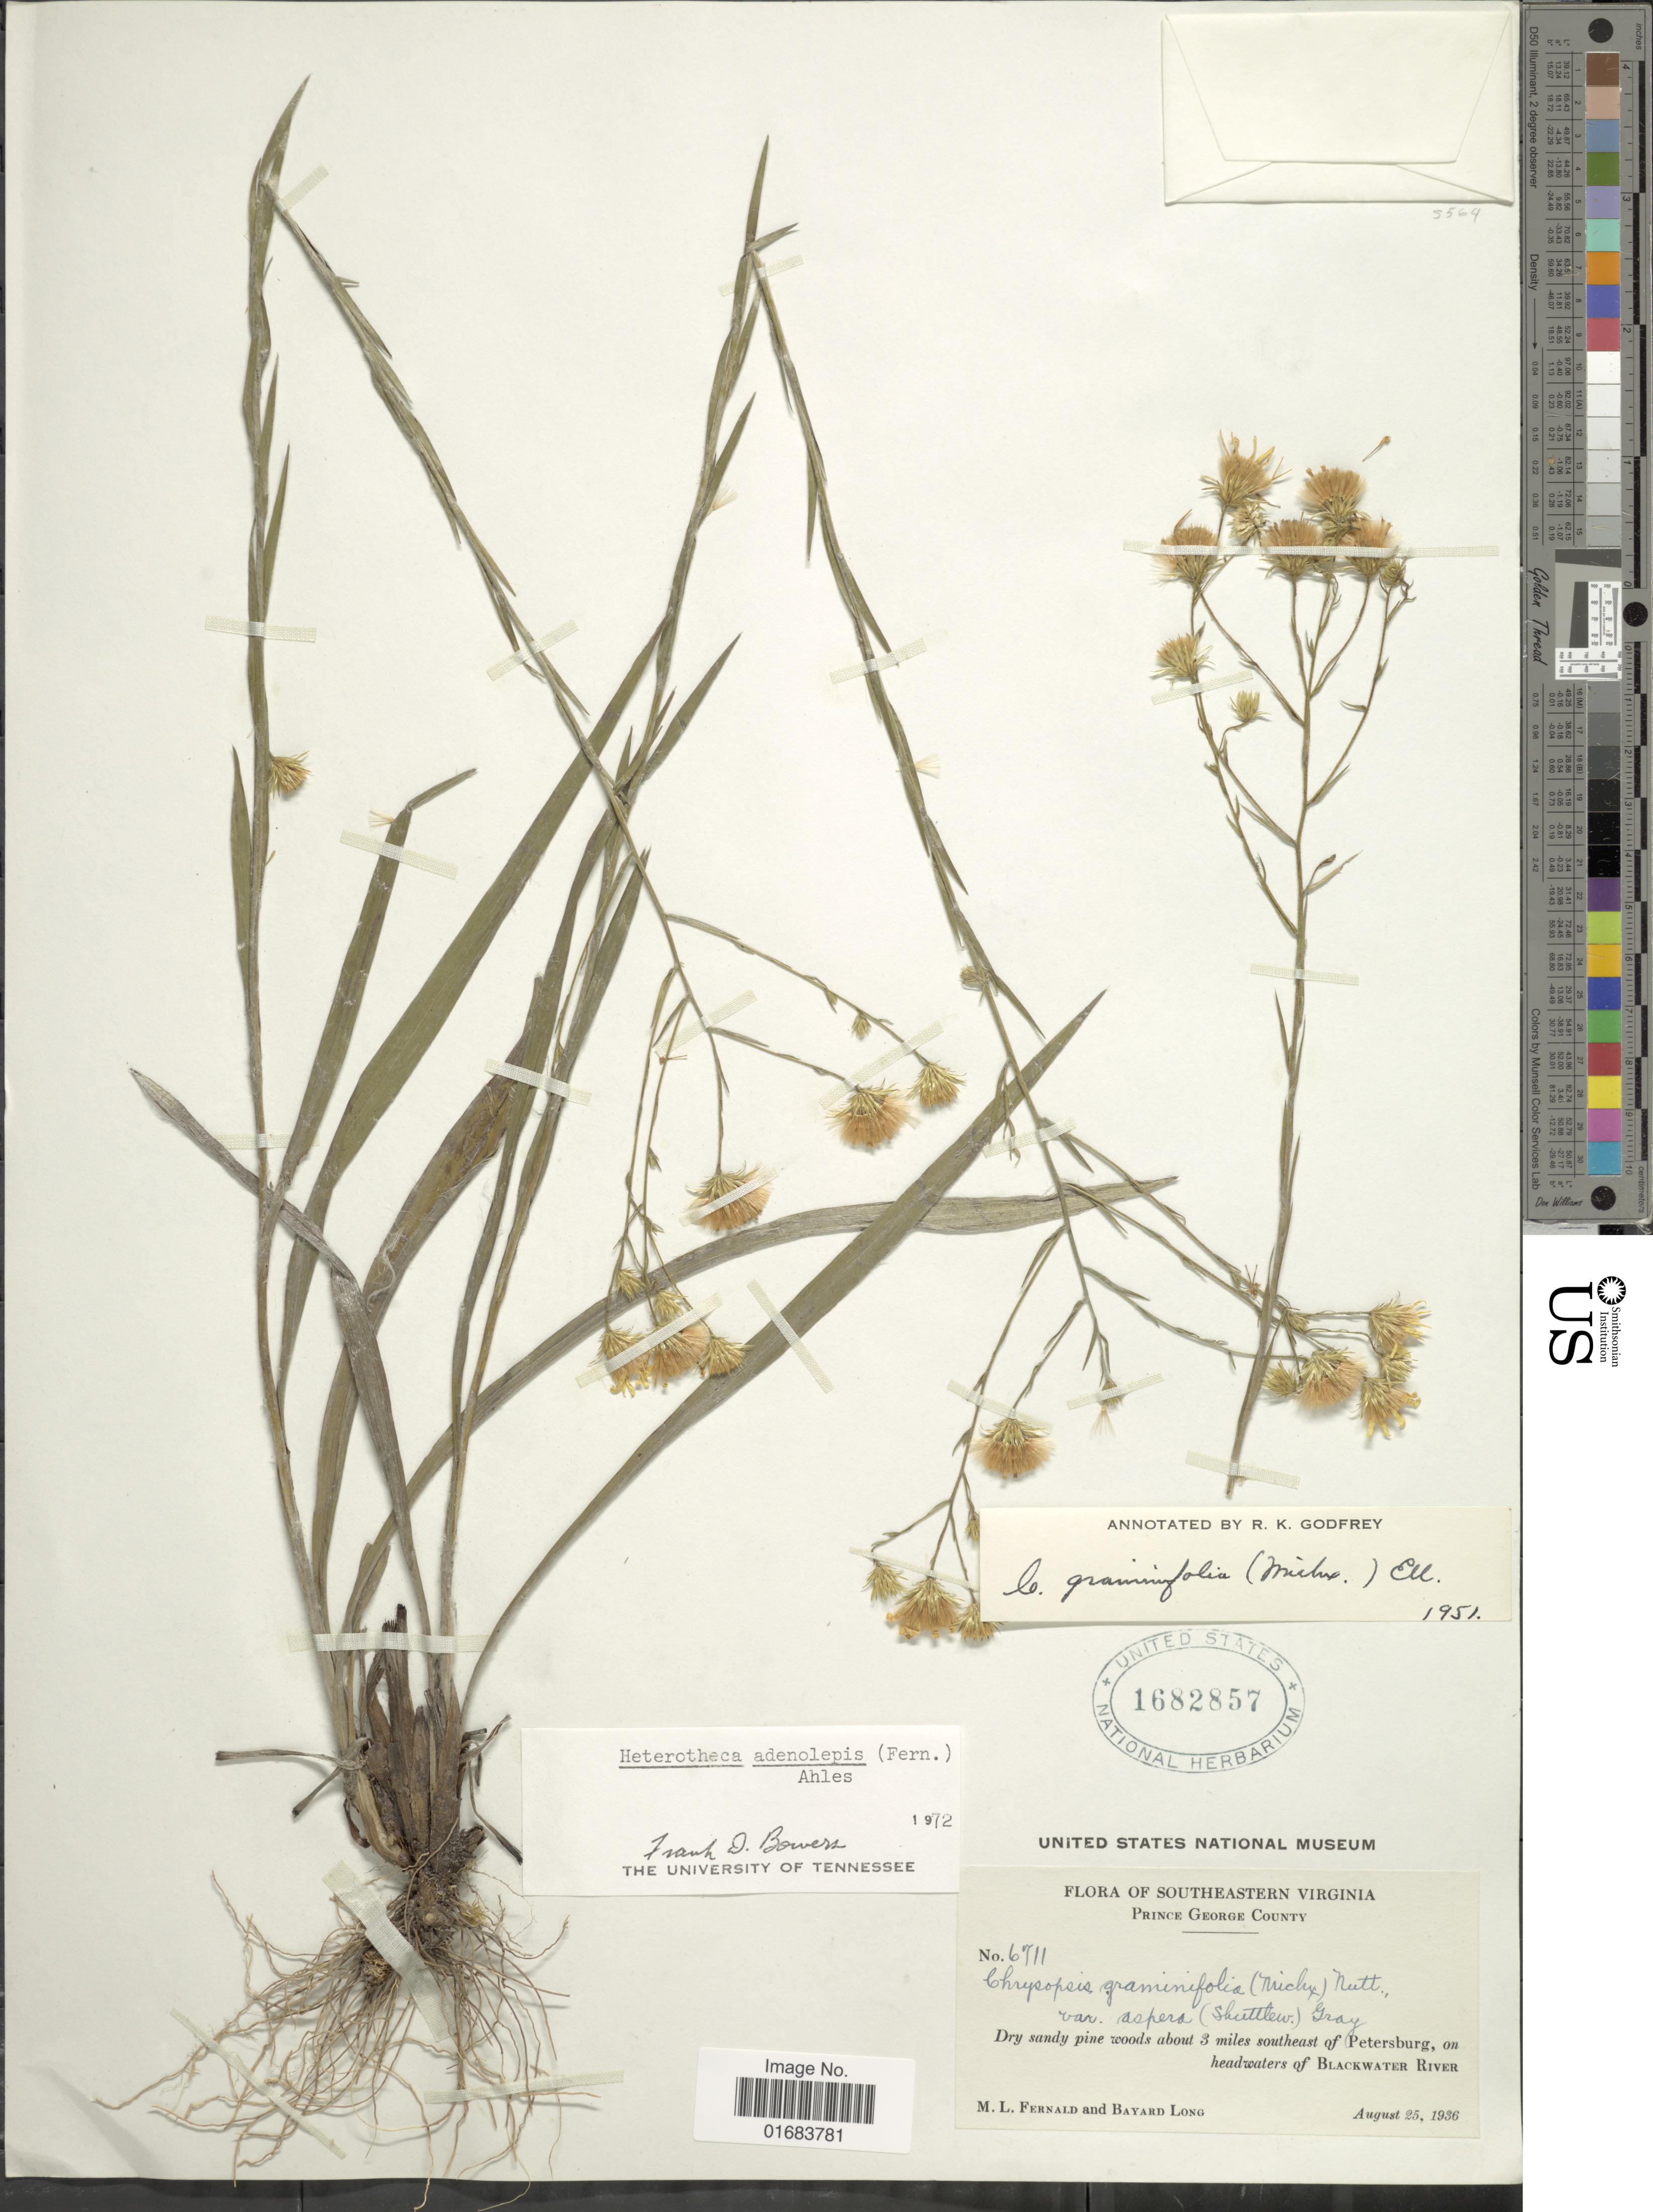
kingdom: Plantae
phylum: Tracheophyta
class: Magnoliopsida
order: Asterales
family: Asteraceae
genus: Pityopsis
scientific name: Pityopsis adenolepis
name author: (Fernald) Semple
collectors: M. L. Fernald & B. Long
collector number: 6711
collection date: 1936-08-25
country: United States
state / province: Virginia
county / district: Prince George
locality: Southeastern Virginia, Prince George County, about 3 miles southeast of Petersburg, on headwaters of Blackwater River.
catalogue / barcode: US 1682857